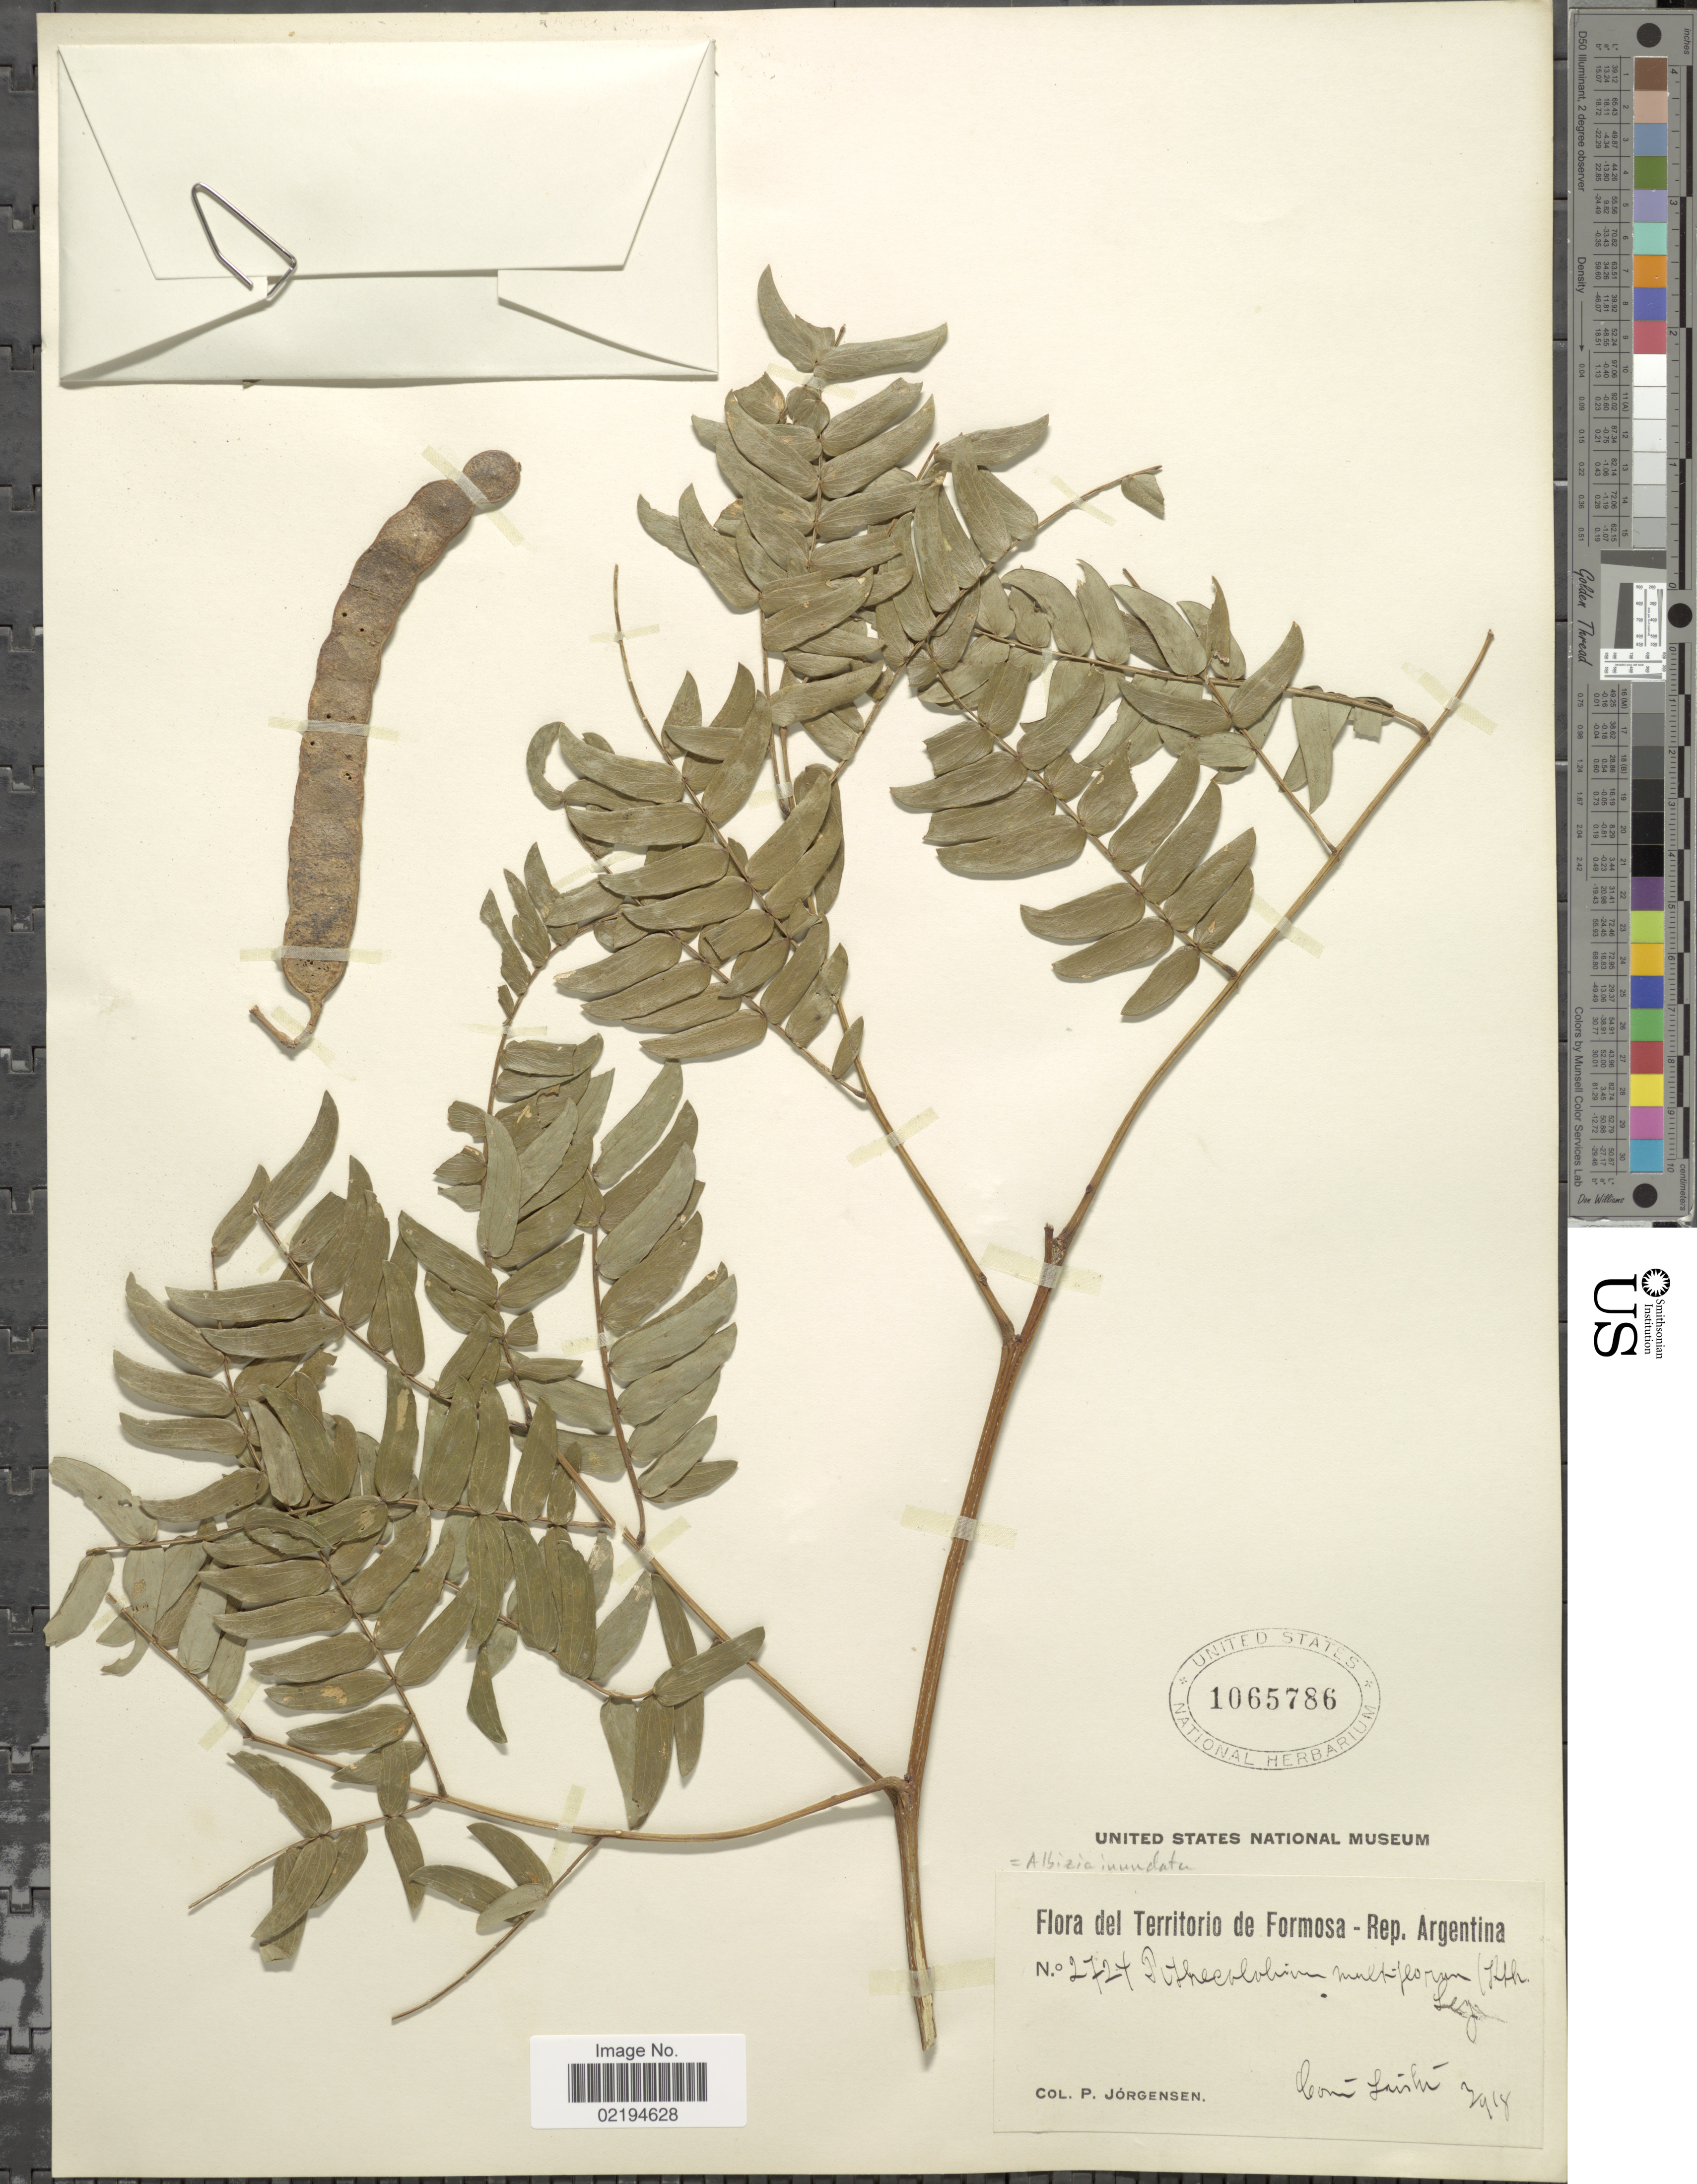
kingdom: Plantae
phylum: Tracheophyta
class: Magnoliopsida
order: Fabales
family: Fabaceae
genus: Pseudalbizzia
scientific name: Pseudalbizzia inundata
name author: (Mart.) Koenen & Duno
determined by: Strong, Mark T., (BOT), Smithsonian Institution - National Museum of Natural History (UNITED STATES)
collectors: P. Jörgensen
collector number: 2724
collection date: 1918-03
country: Argentina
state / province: Formosa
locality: Comyn Laishí .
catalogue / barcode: US 1065786